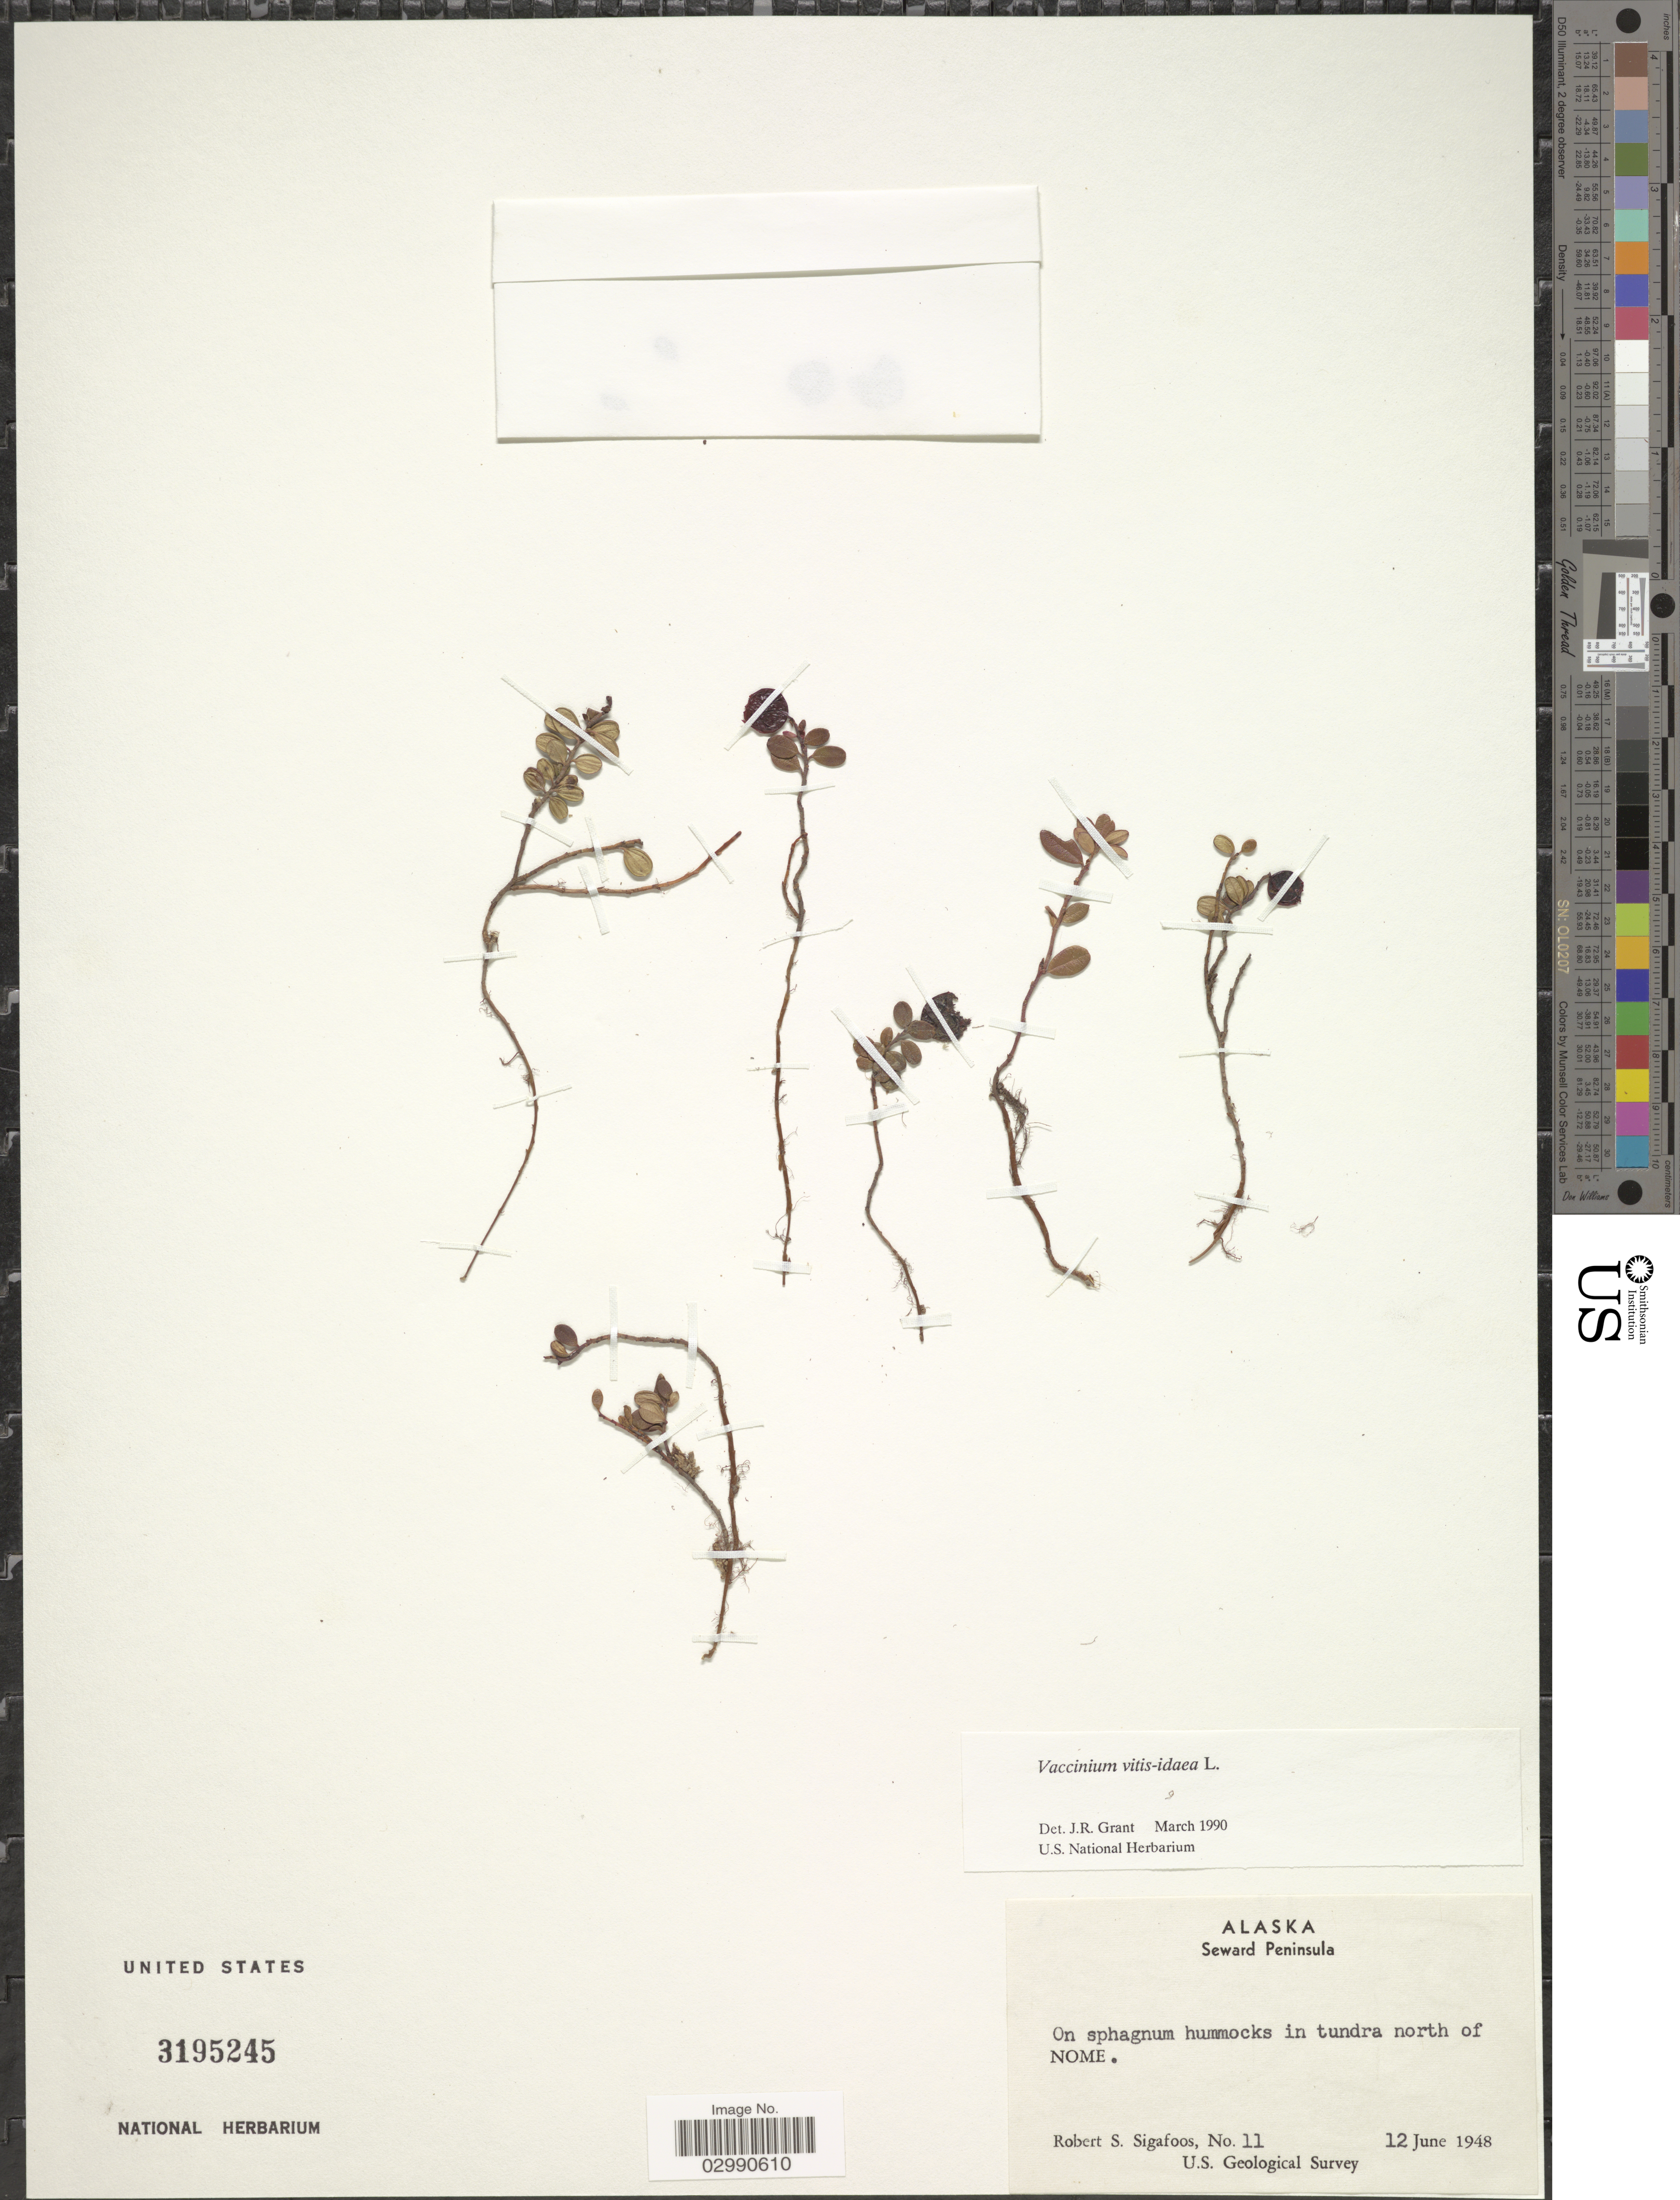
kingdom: Plantae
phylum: Tracheophyta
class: Magnoliopsida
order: Ericales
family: Ericaceae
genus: Vaccinium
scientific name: Vaccinium vitis-idaea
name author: L.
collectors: R. Sigafoos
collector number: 11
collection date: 1948-06-12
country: United States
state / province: Alaska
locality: Seward Peninsula. North of Nome.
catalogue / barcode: US 3195245